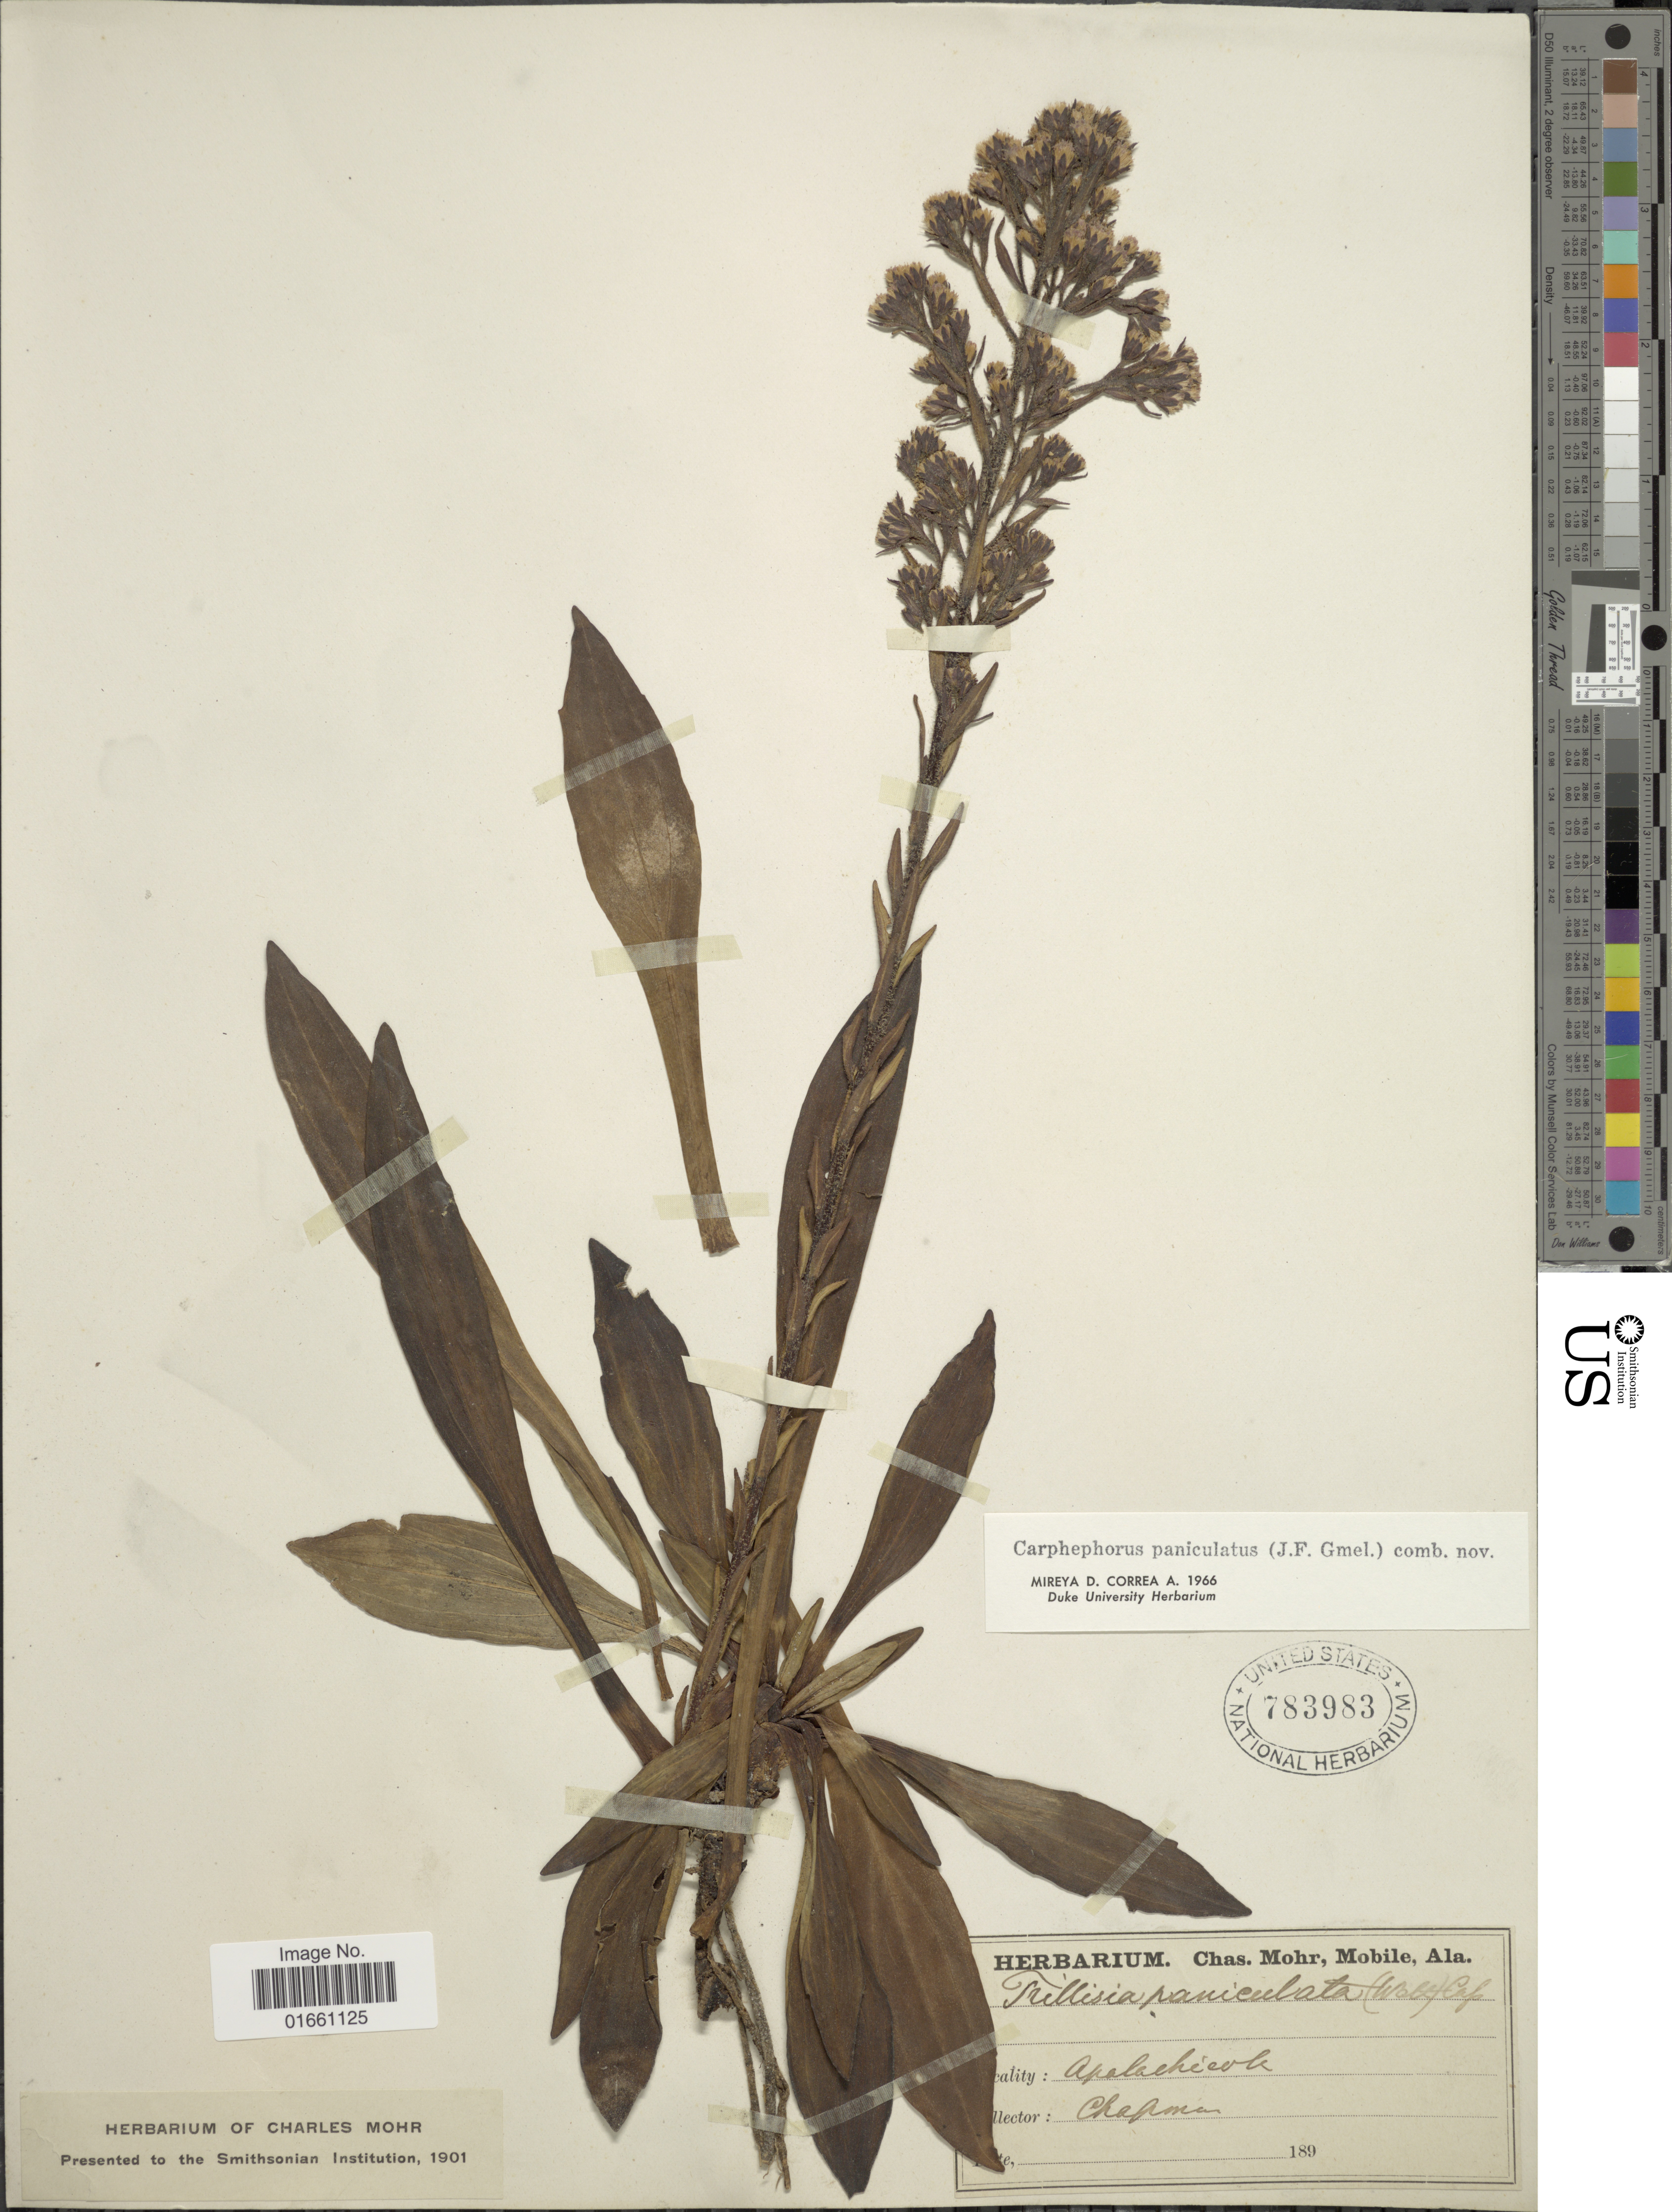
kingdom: Plantae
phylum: Tracheophyta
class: Magnoliopsida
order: Asterales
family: Asteraceae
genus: Trilisa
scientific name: Trilisa paniculata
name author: (J.F. Gmel.) Cass.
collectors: A. Chapman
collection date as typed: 189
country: United States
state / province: Florida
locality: Apalachicola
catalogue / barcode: US 783983